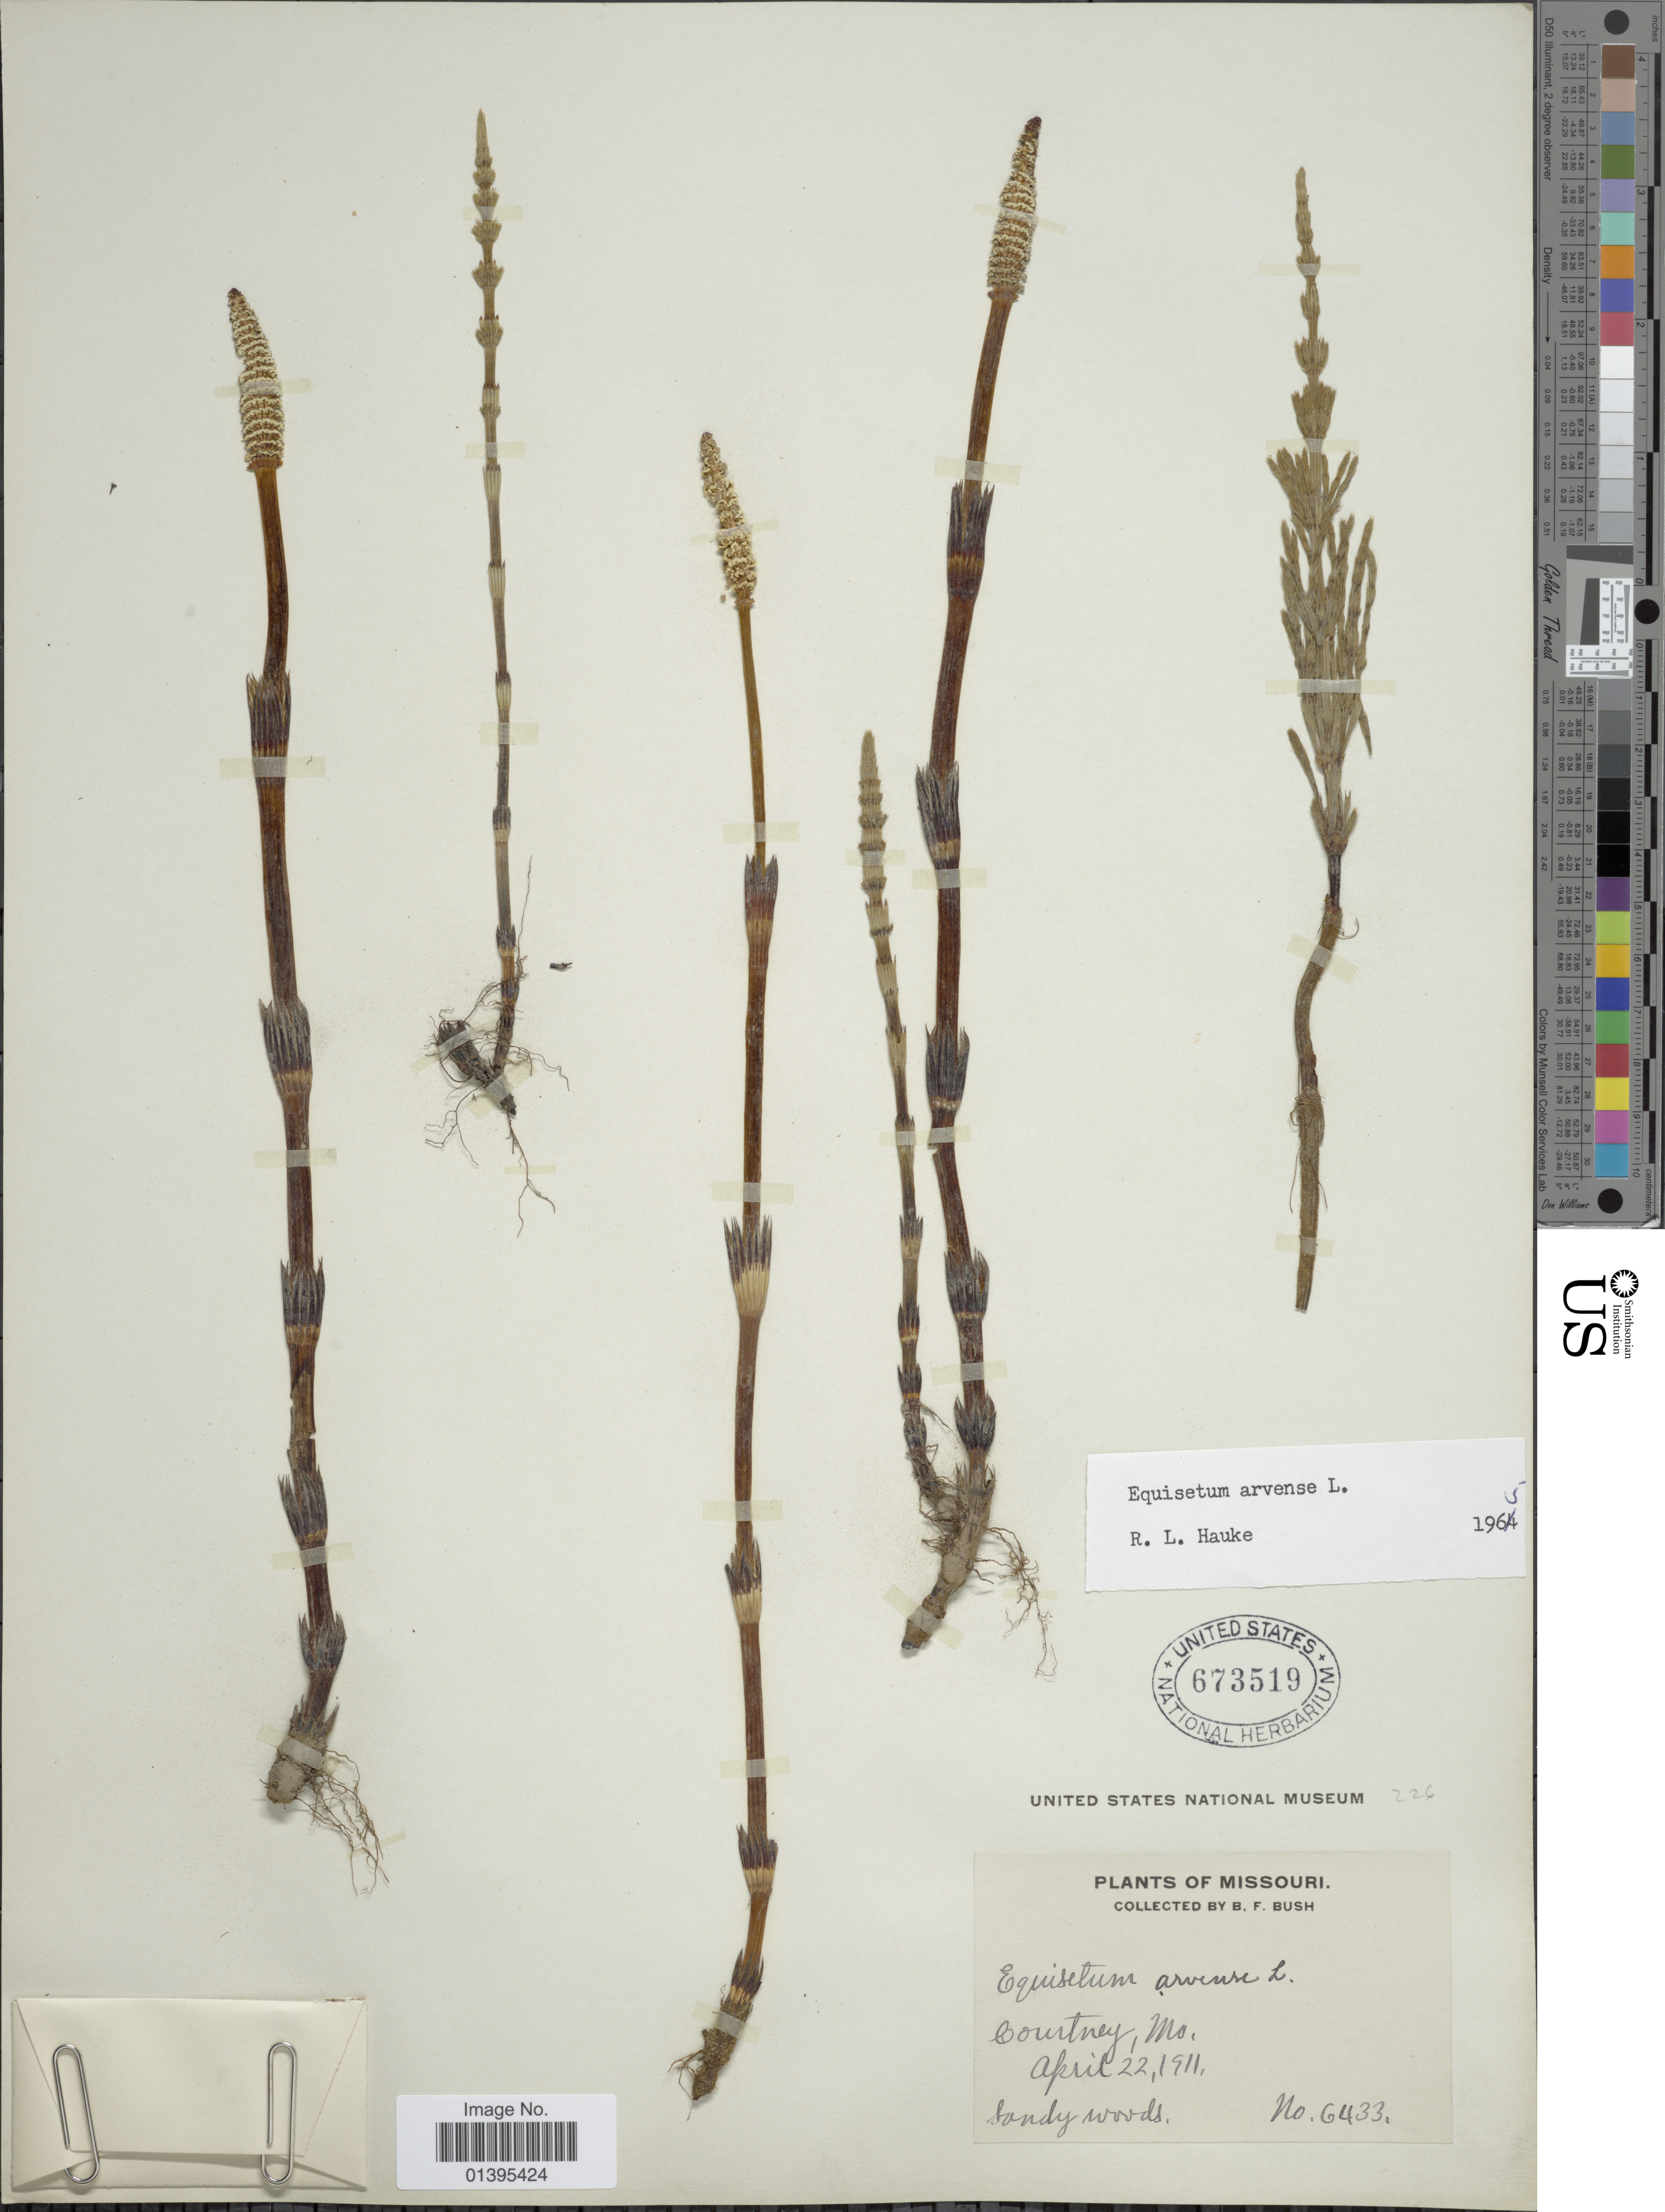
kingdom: Plantae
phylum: Tracheophyta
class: Polypodiopsida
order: Equisetales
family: Equisetaceae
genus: Equisetum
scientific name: Equisetum arvense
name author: L.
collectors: B. F. Bush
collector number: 6433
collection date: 1911-04-22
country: United States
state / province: Missouri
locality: Courtney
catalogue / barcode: US 673519